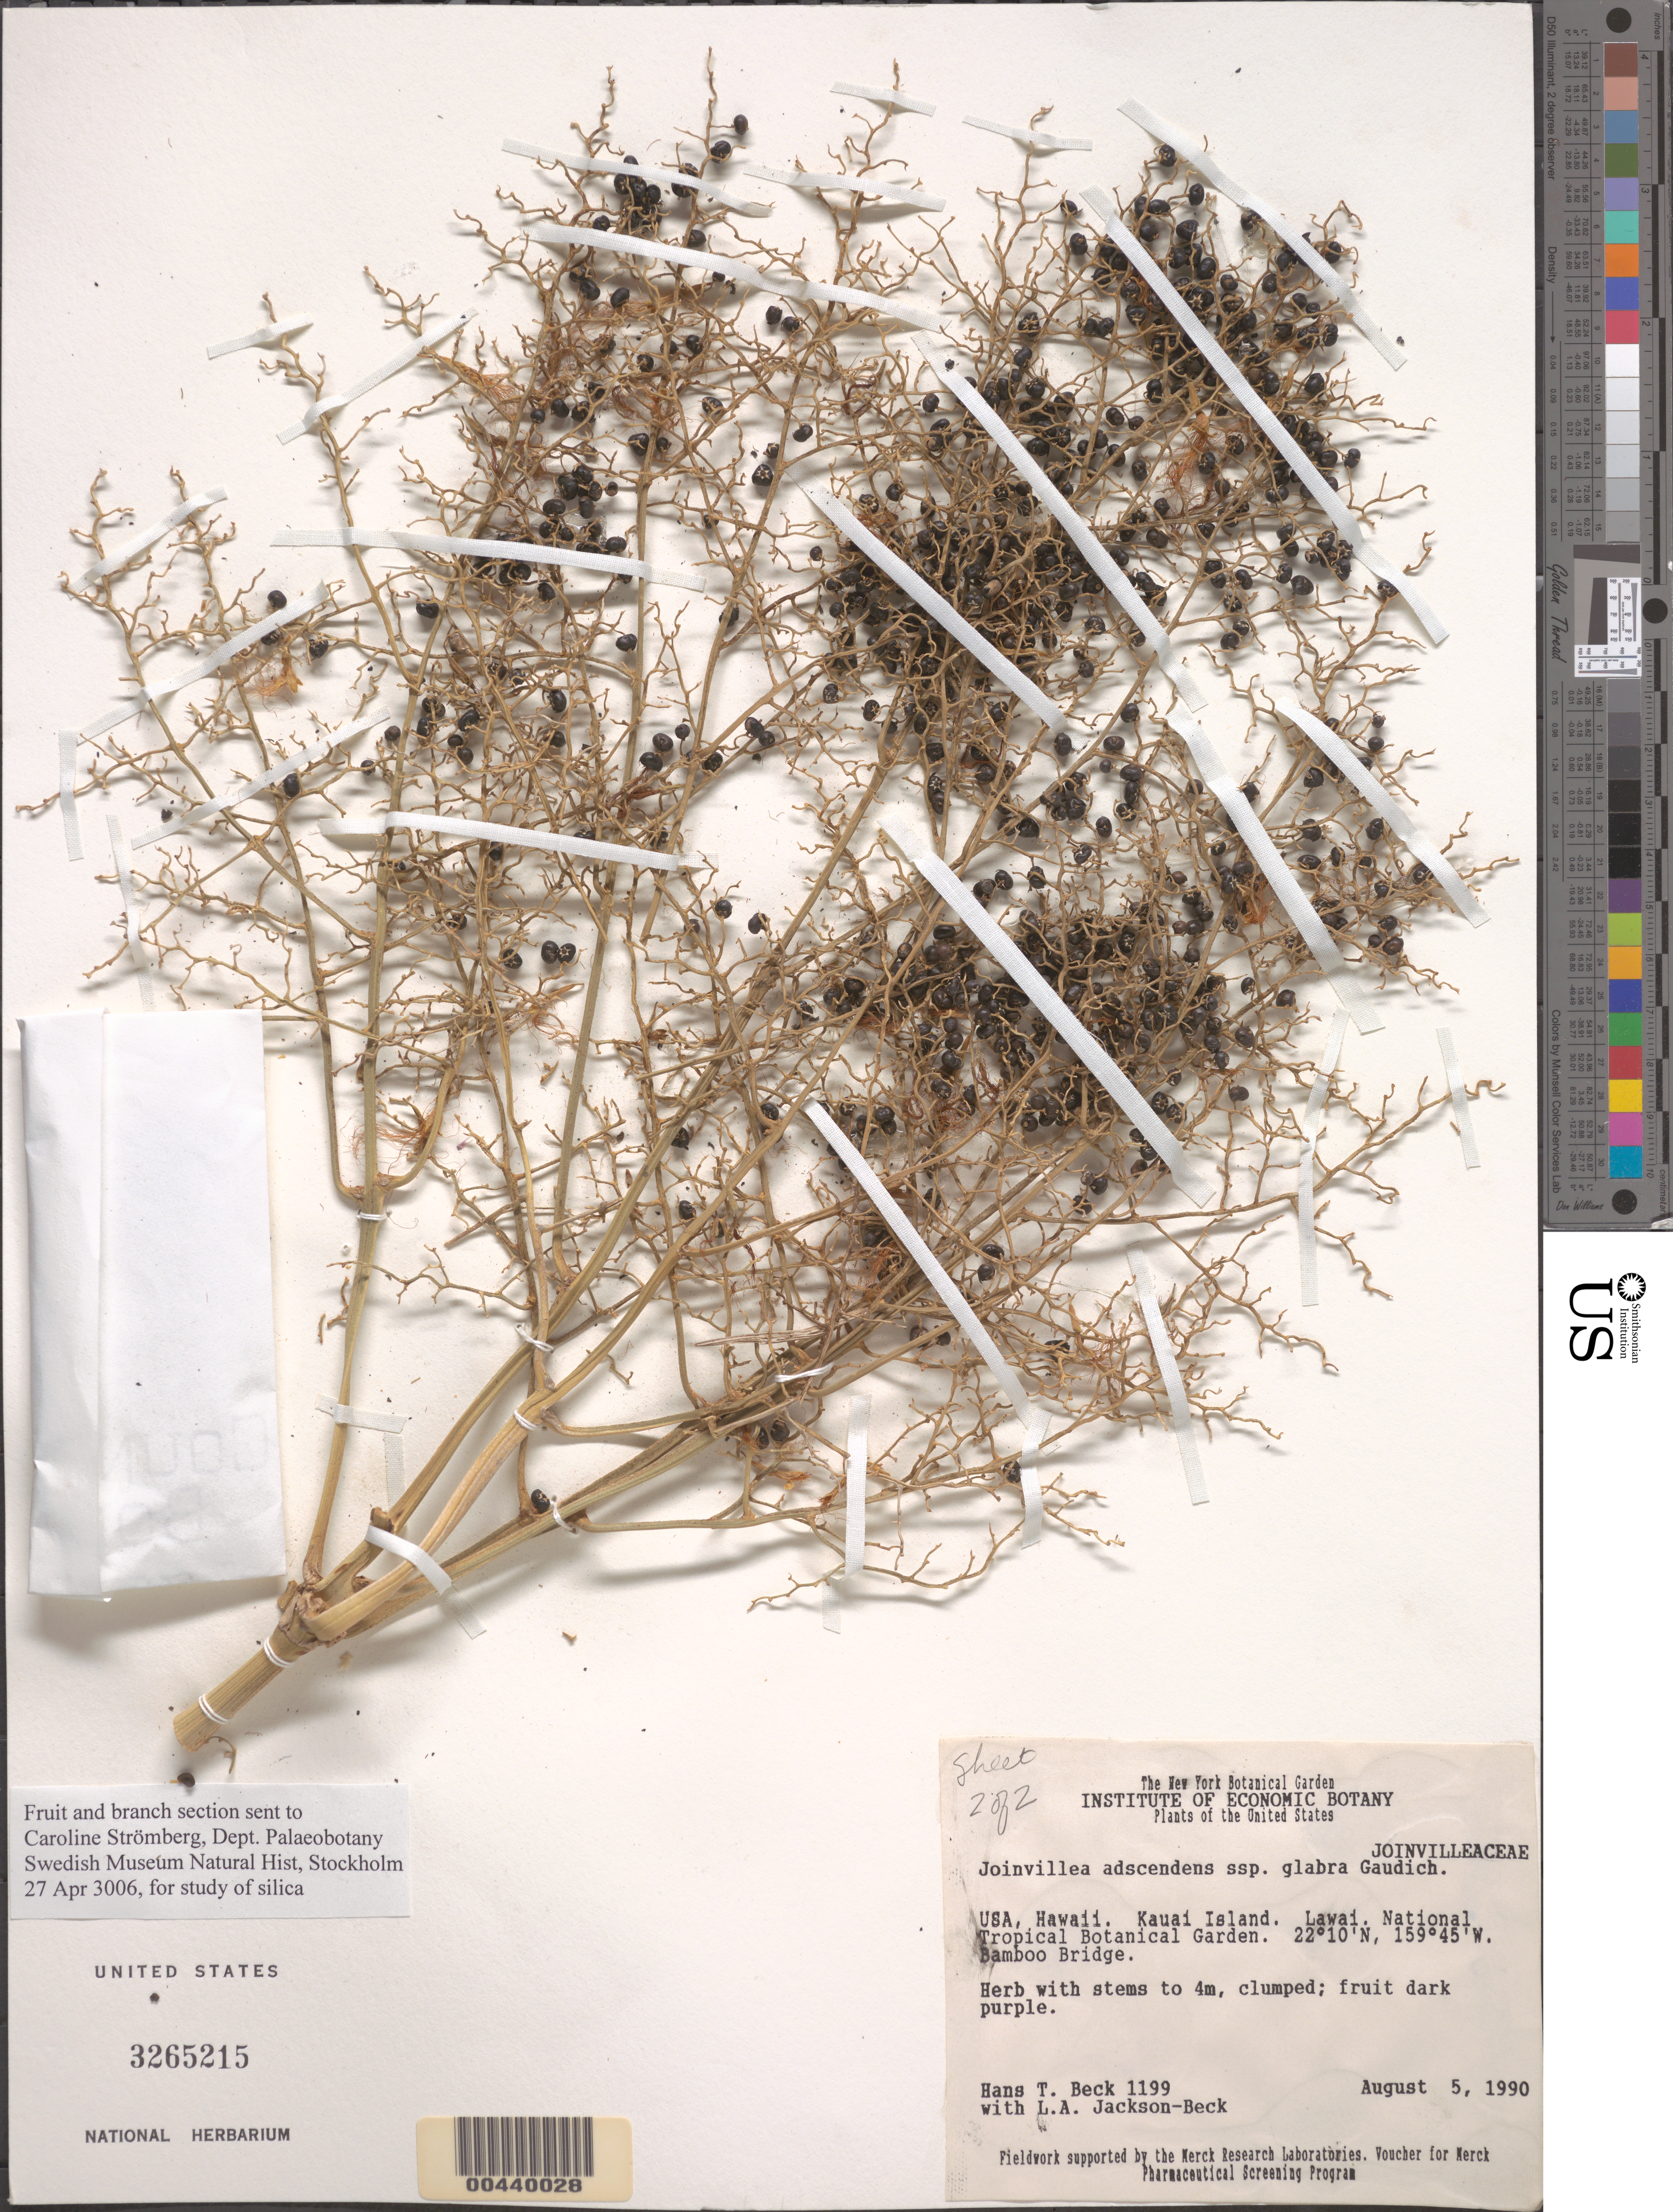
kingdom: Plantae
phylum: Tracheophyta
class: Liliopsida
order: Poales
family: Joinvilleaceae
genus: Joinvillea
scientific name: Joinvillea ascendens subsp. glabra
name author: Newell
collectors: H. T. Beck & L. Jackson-Beck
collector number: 1199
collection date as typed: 5 Aug 1990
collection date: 1990-08-05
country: United States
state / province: Hawaii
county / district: Kauai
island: Kaua'i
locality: Lawai, National Tropical Botanical Garden, Bamboo Bridge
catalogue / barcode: US 3265215